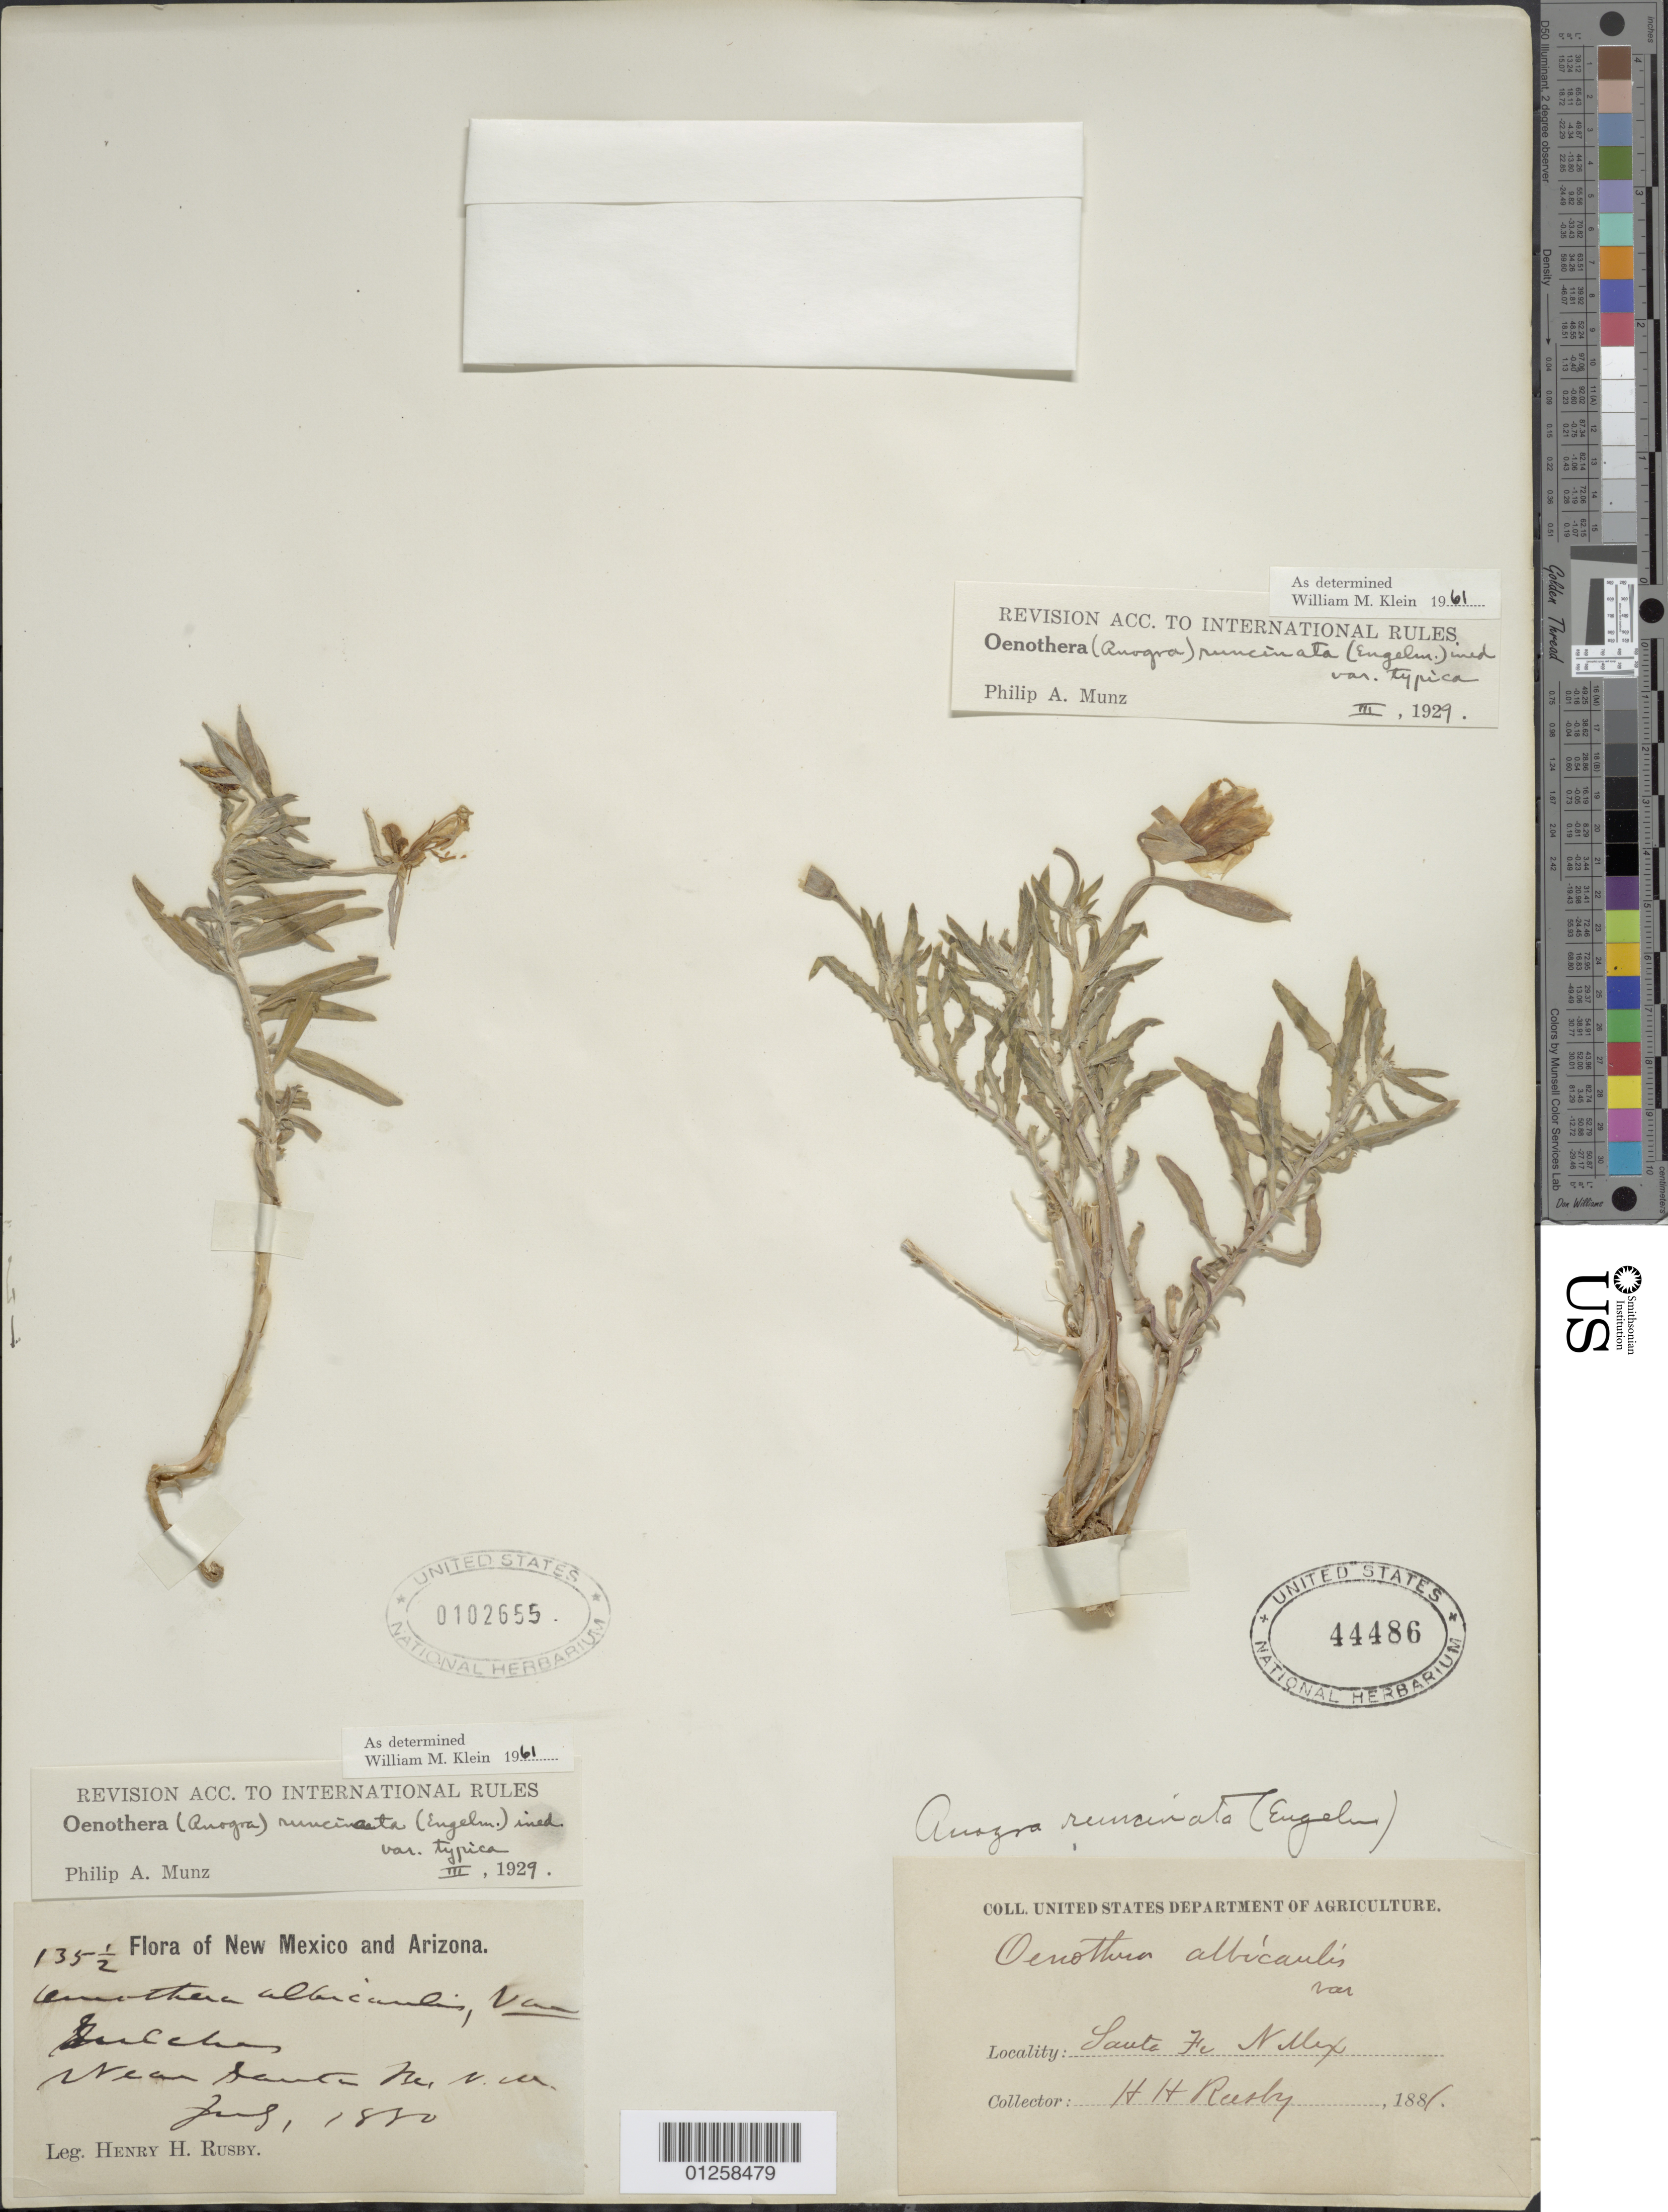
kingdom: Plantae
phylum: Tracheophyta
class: Magnoliopsida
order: Myrtales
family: Onagraceae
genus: Oenothera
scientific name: Oenothera pallida subsp. runcinata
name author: (Engelm.) Munz & W.M. Klein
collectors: H. H. Rusby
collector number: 1351/2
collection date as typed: Aug 1880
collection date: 1880-08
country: United States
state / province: New Mexico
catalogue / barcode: US 102655